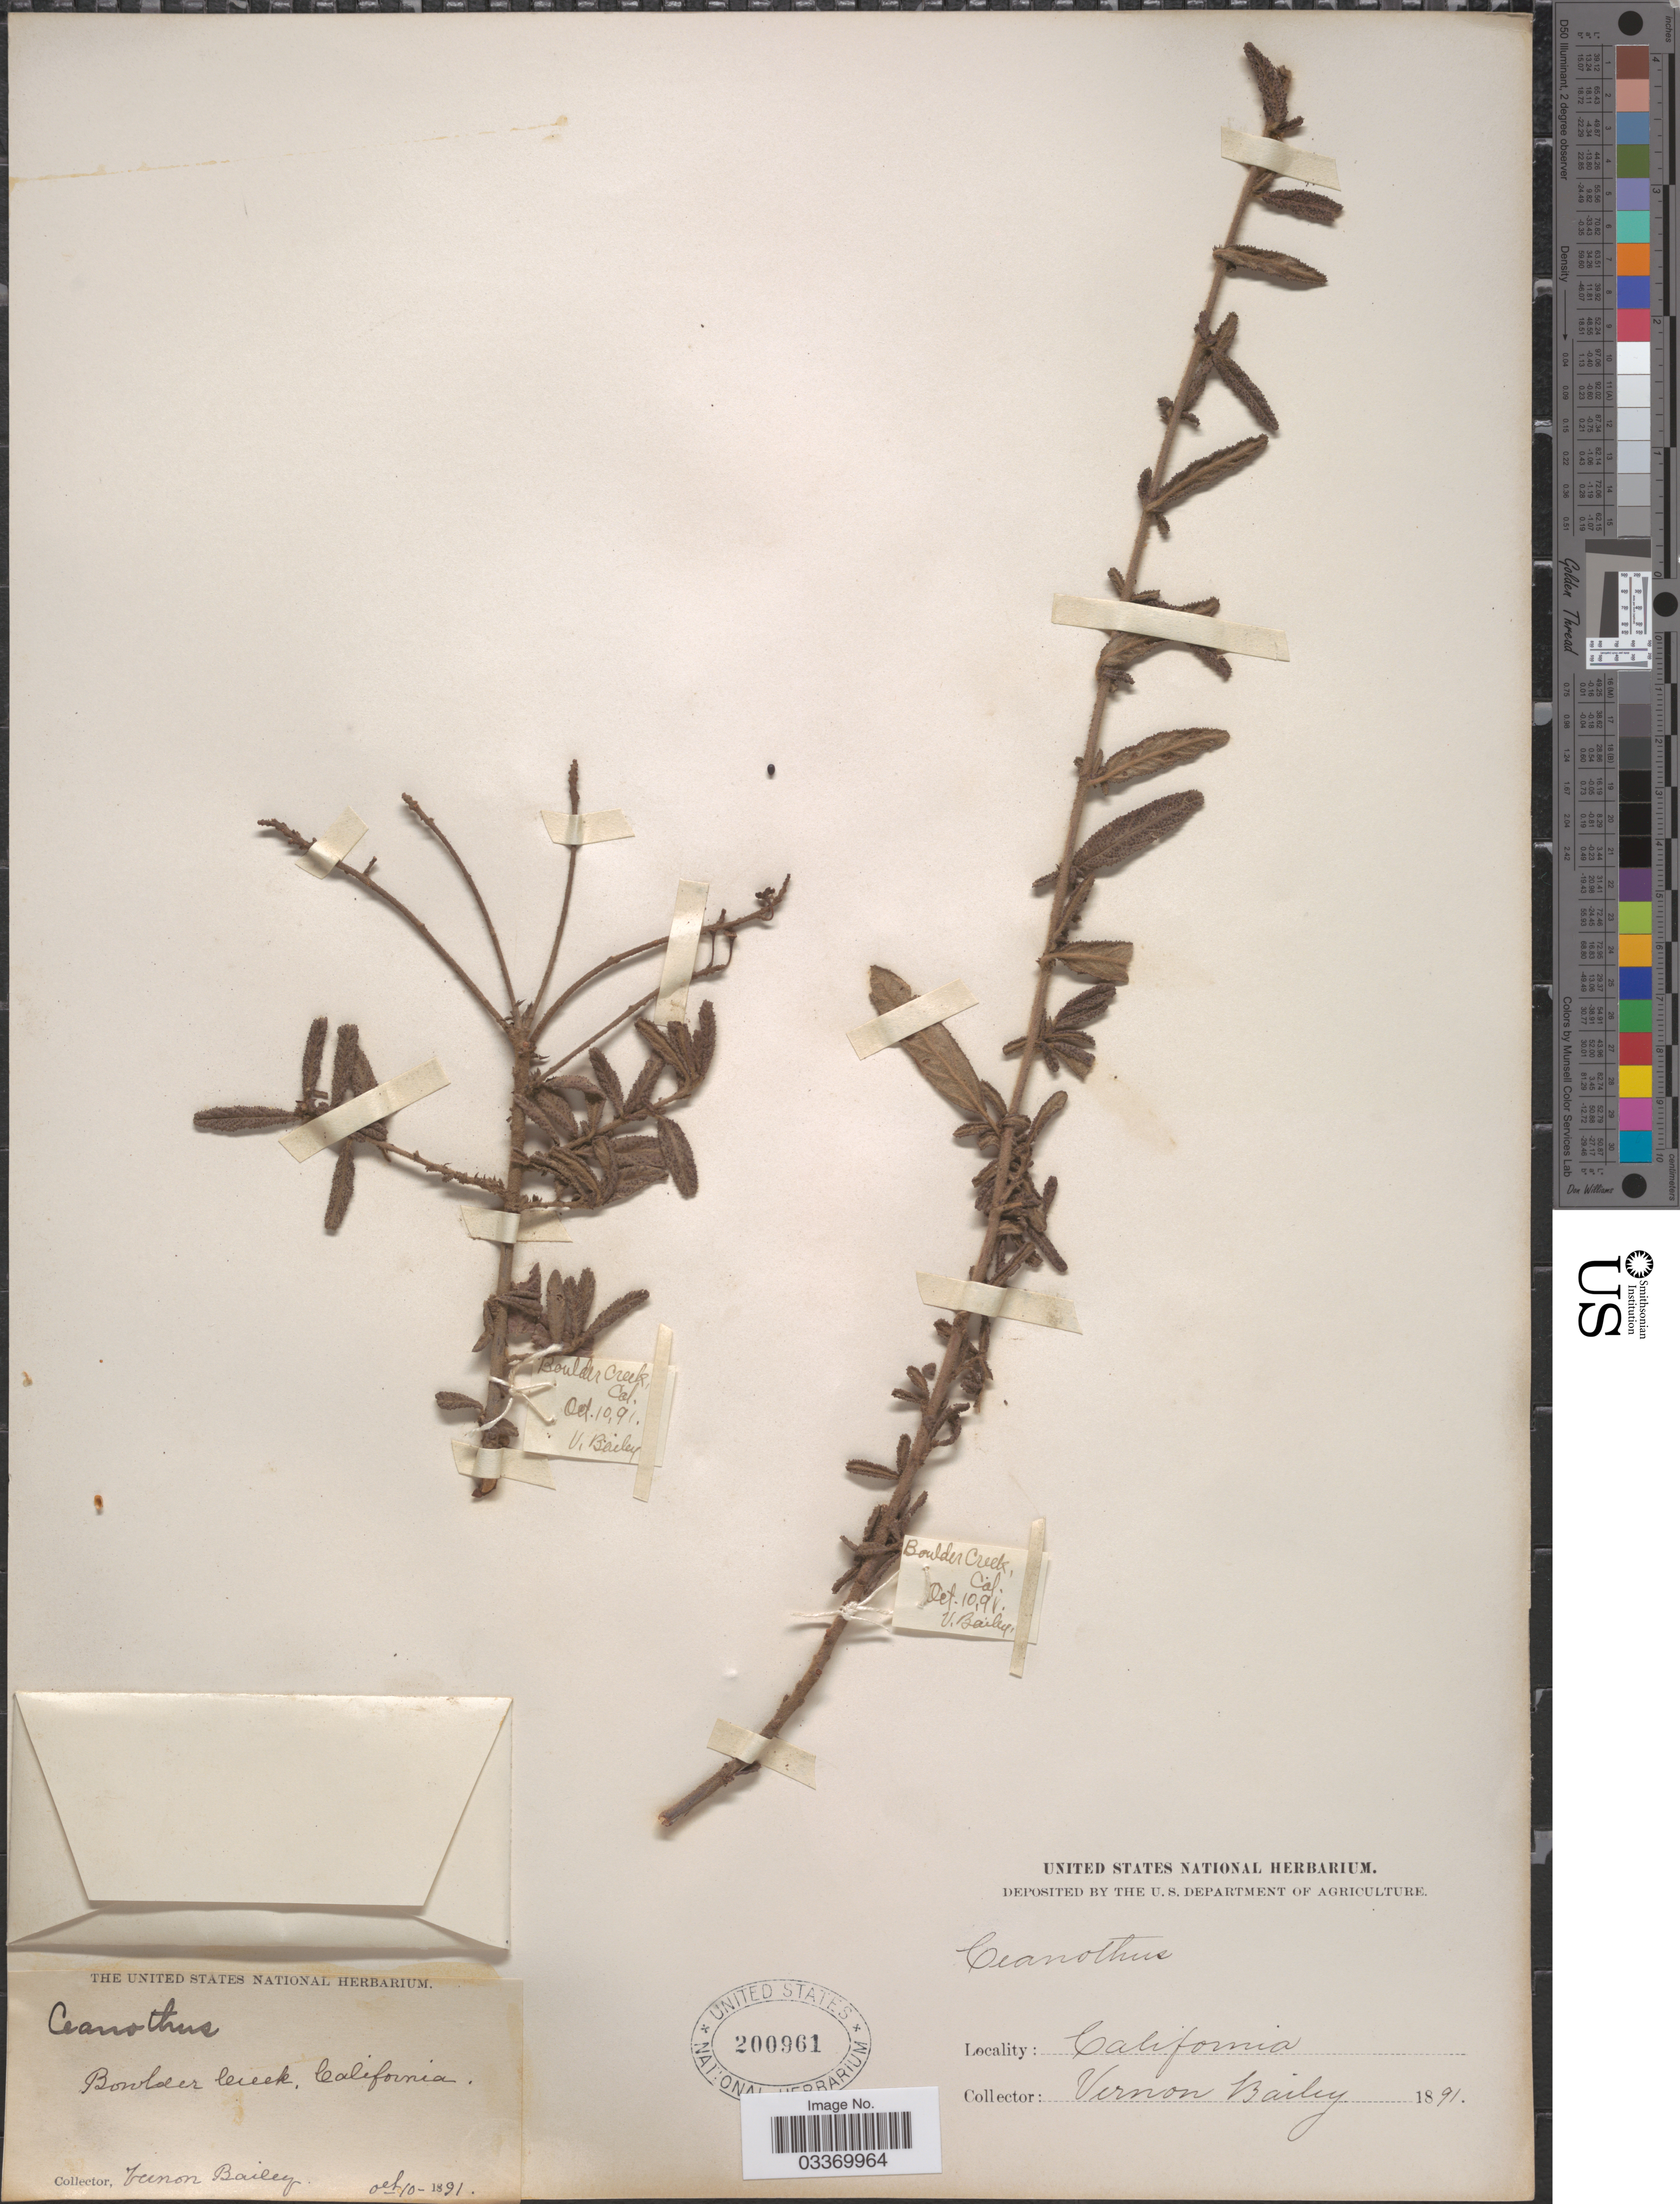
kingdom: Plantae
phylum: Tracheophyta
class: Magnoliopsida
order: Rosales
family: Rhamnaceae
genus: Ceanothus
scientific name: Ceanothus papillosus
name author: Torr. & A. Gray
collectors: V. O. Bailey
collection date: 1891-10-10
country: United States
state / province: California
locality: Boulder Creek.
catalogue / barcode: US 200961